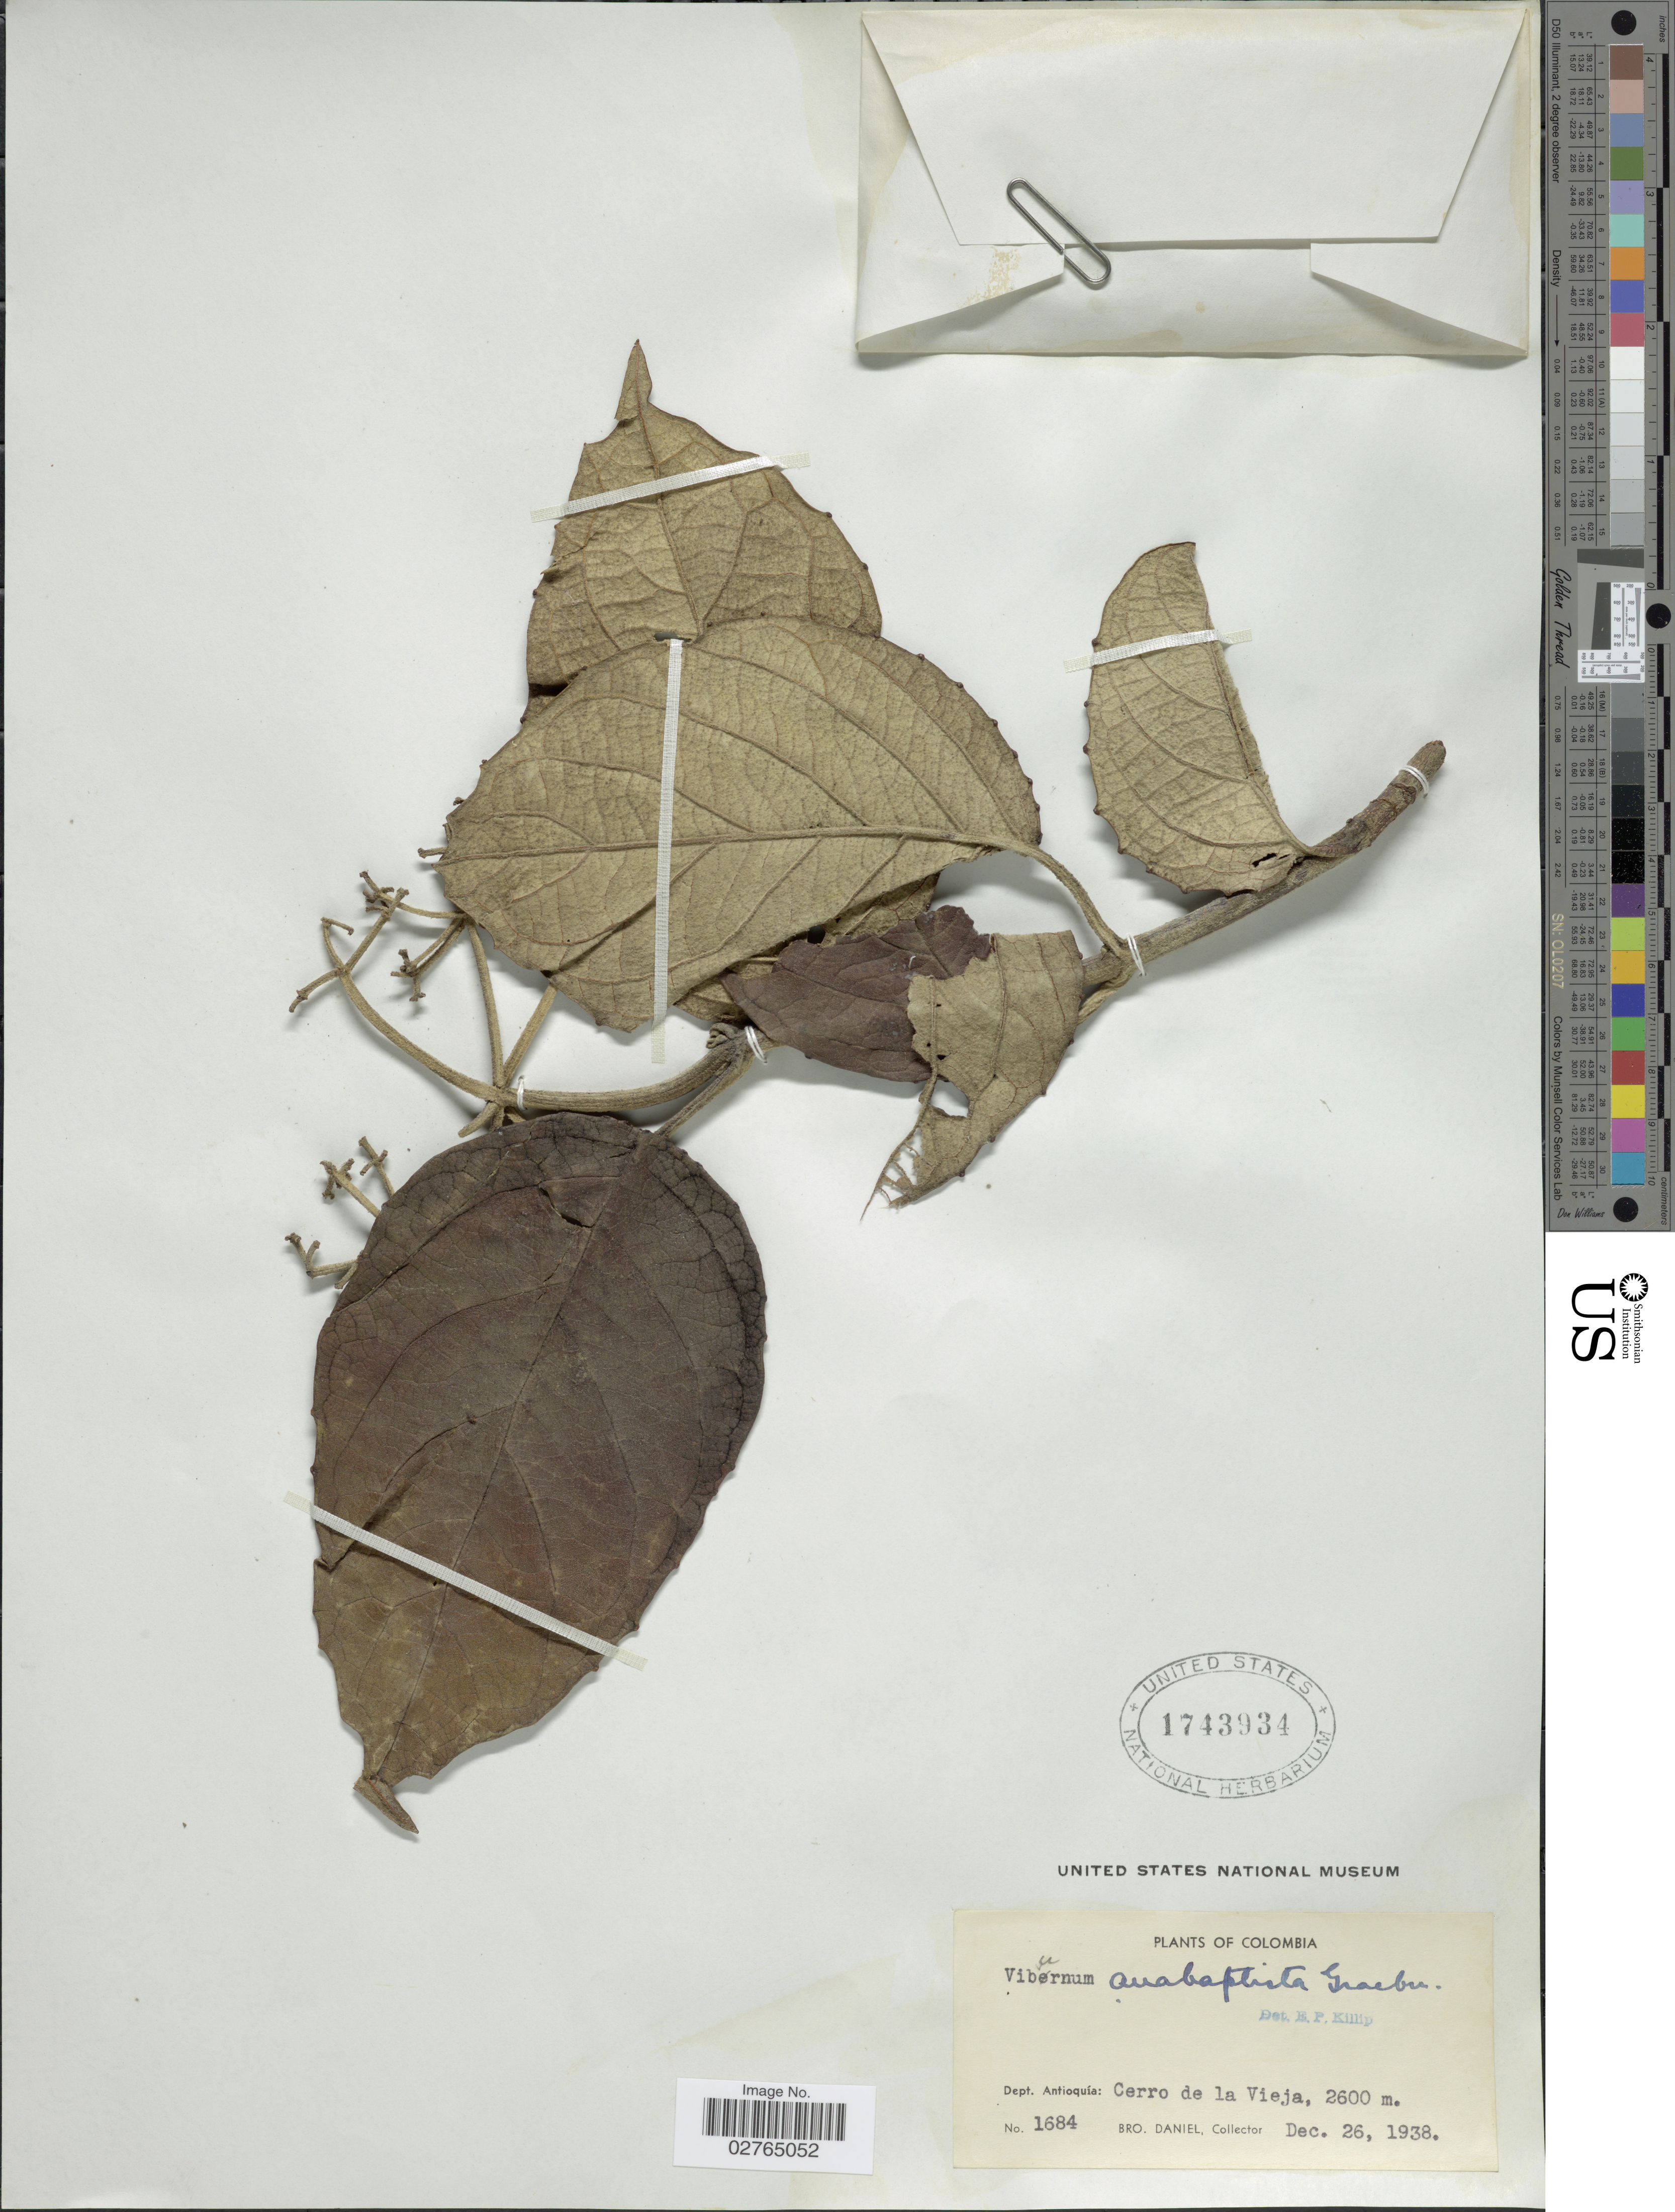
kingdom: Plantae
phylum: Tracheophyta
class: Magnoliopsida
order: Dipsacales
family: Viburnaceae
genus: Viburnum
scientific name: Viburnum anabaptista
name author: Graebn.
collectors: Bro. Daniel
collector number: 1684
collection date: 1938-12-26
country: Colombia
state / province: Antioquia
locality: Dept. Antioquia: Cerro de la Vieja.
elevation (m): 2600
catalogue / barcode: US 1743934